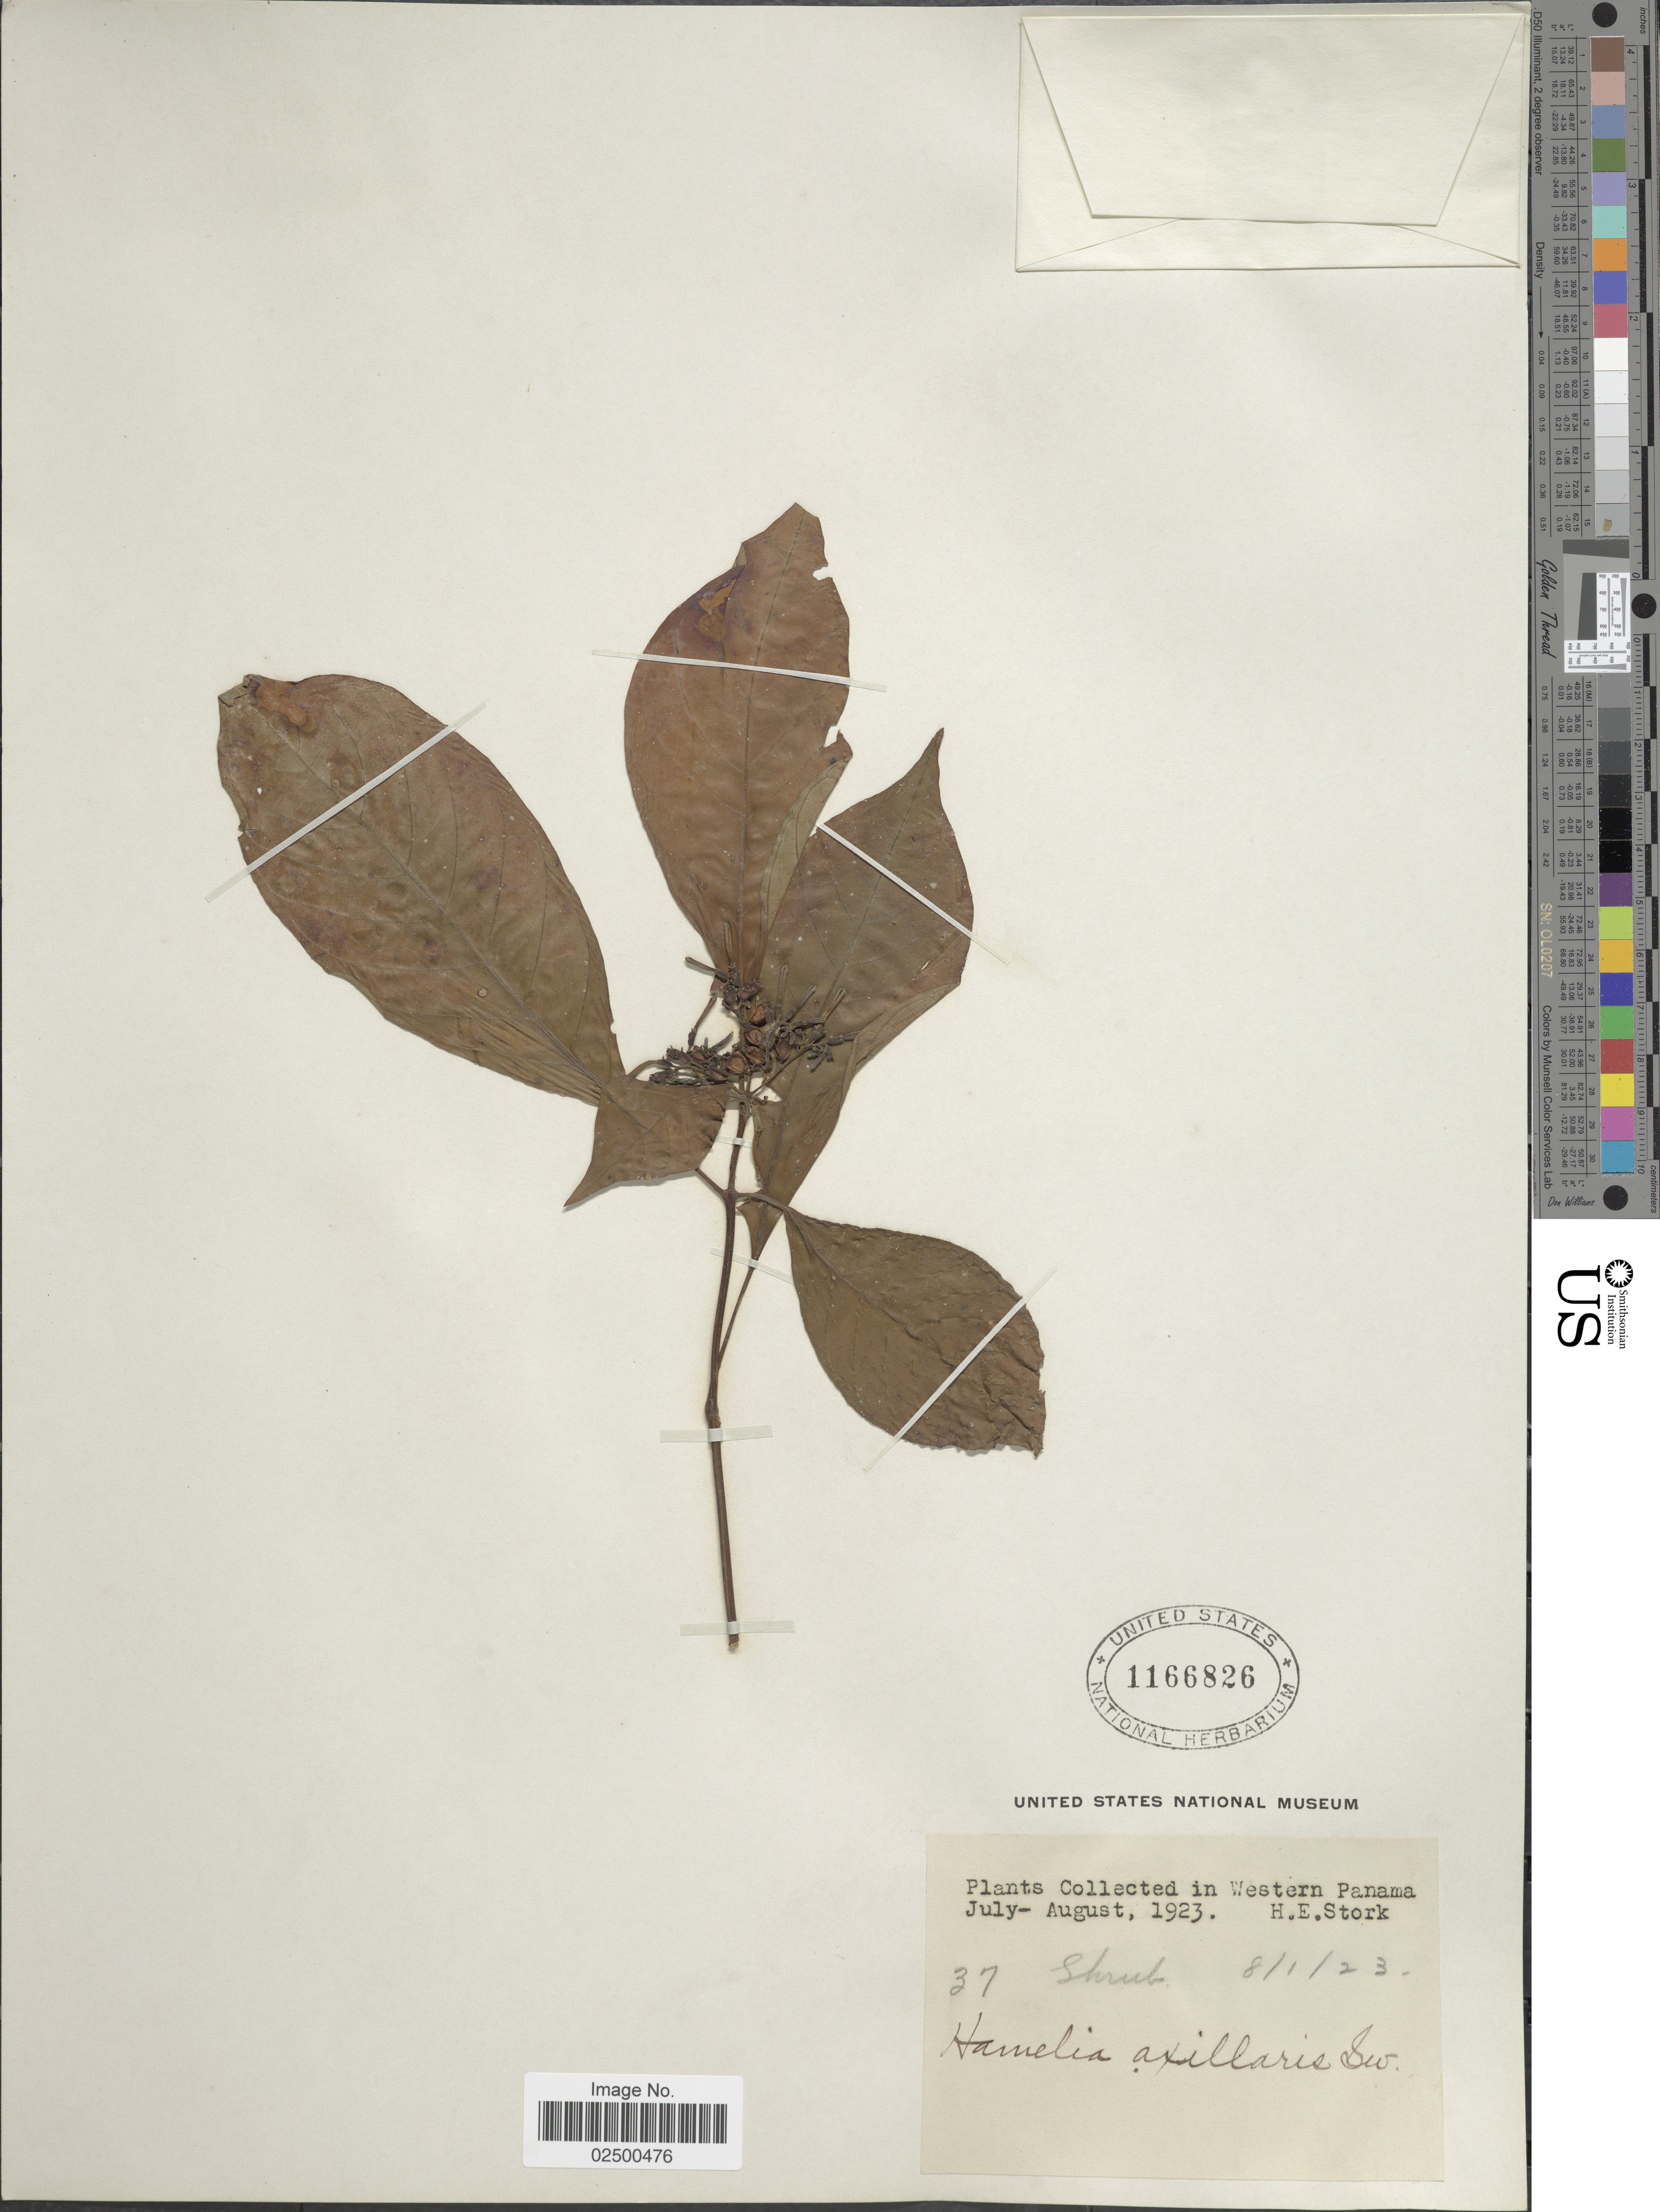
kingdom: Plantae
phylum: Tracheophyta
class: Magnoliopsida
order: Gentianales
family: Rubiaceae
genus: Hamelia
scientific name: Hamelia axillaris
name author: Sw.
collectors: H. E. Stork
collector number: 37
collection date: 1923-07/1923-08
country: Panama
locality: In Western Panama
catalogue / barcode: US 1166826